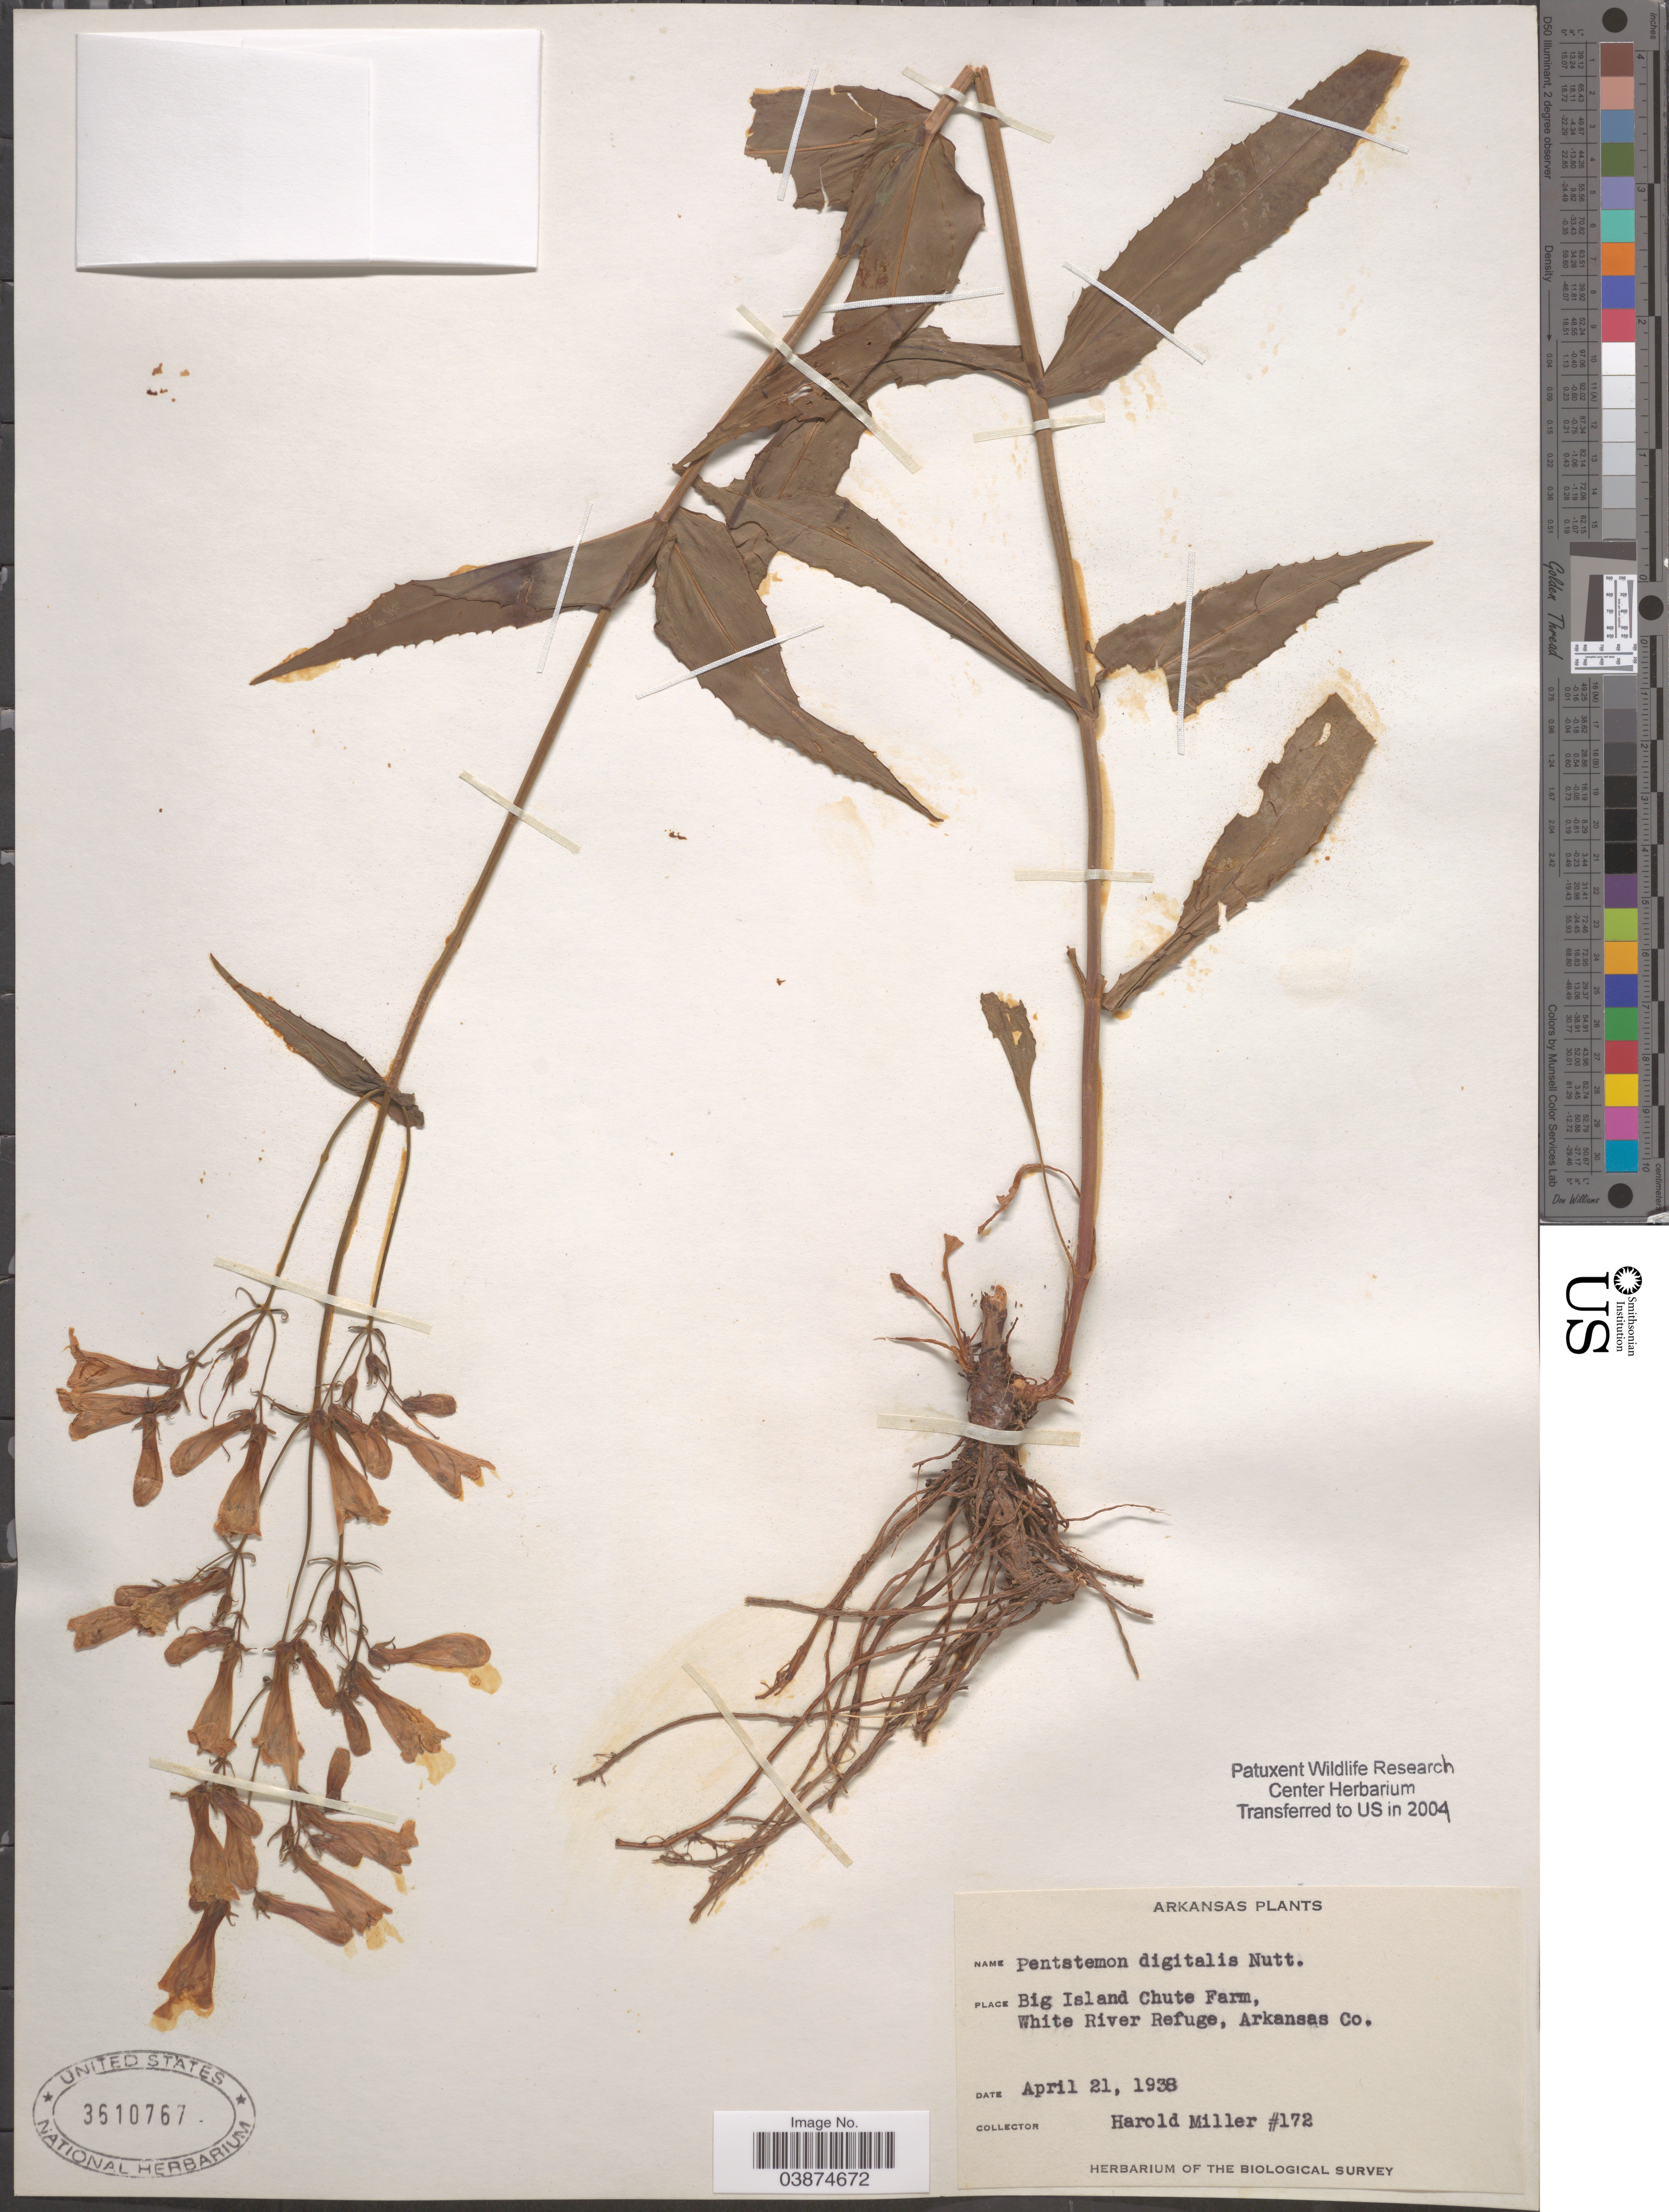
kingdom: Plantae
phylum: Tracheophyta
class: Magnoliopsida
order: Lamiales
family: Plantaginaceae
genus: Penstemon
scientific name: Penstemon digitalis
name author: Nutt. ex Sims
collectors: H. Miller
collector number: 172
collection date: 1938-04-21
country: United States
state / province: Arkansas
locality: Big Island Chute Farm, White River Refuge, Arkansas Co.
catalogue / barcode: US 3610767